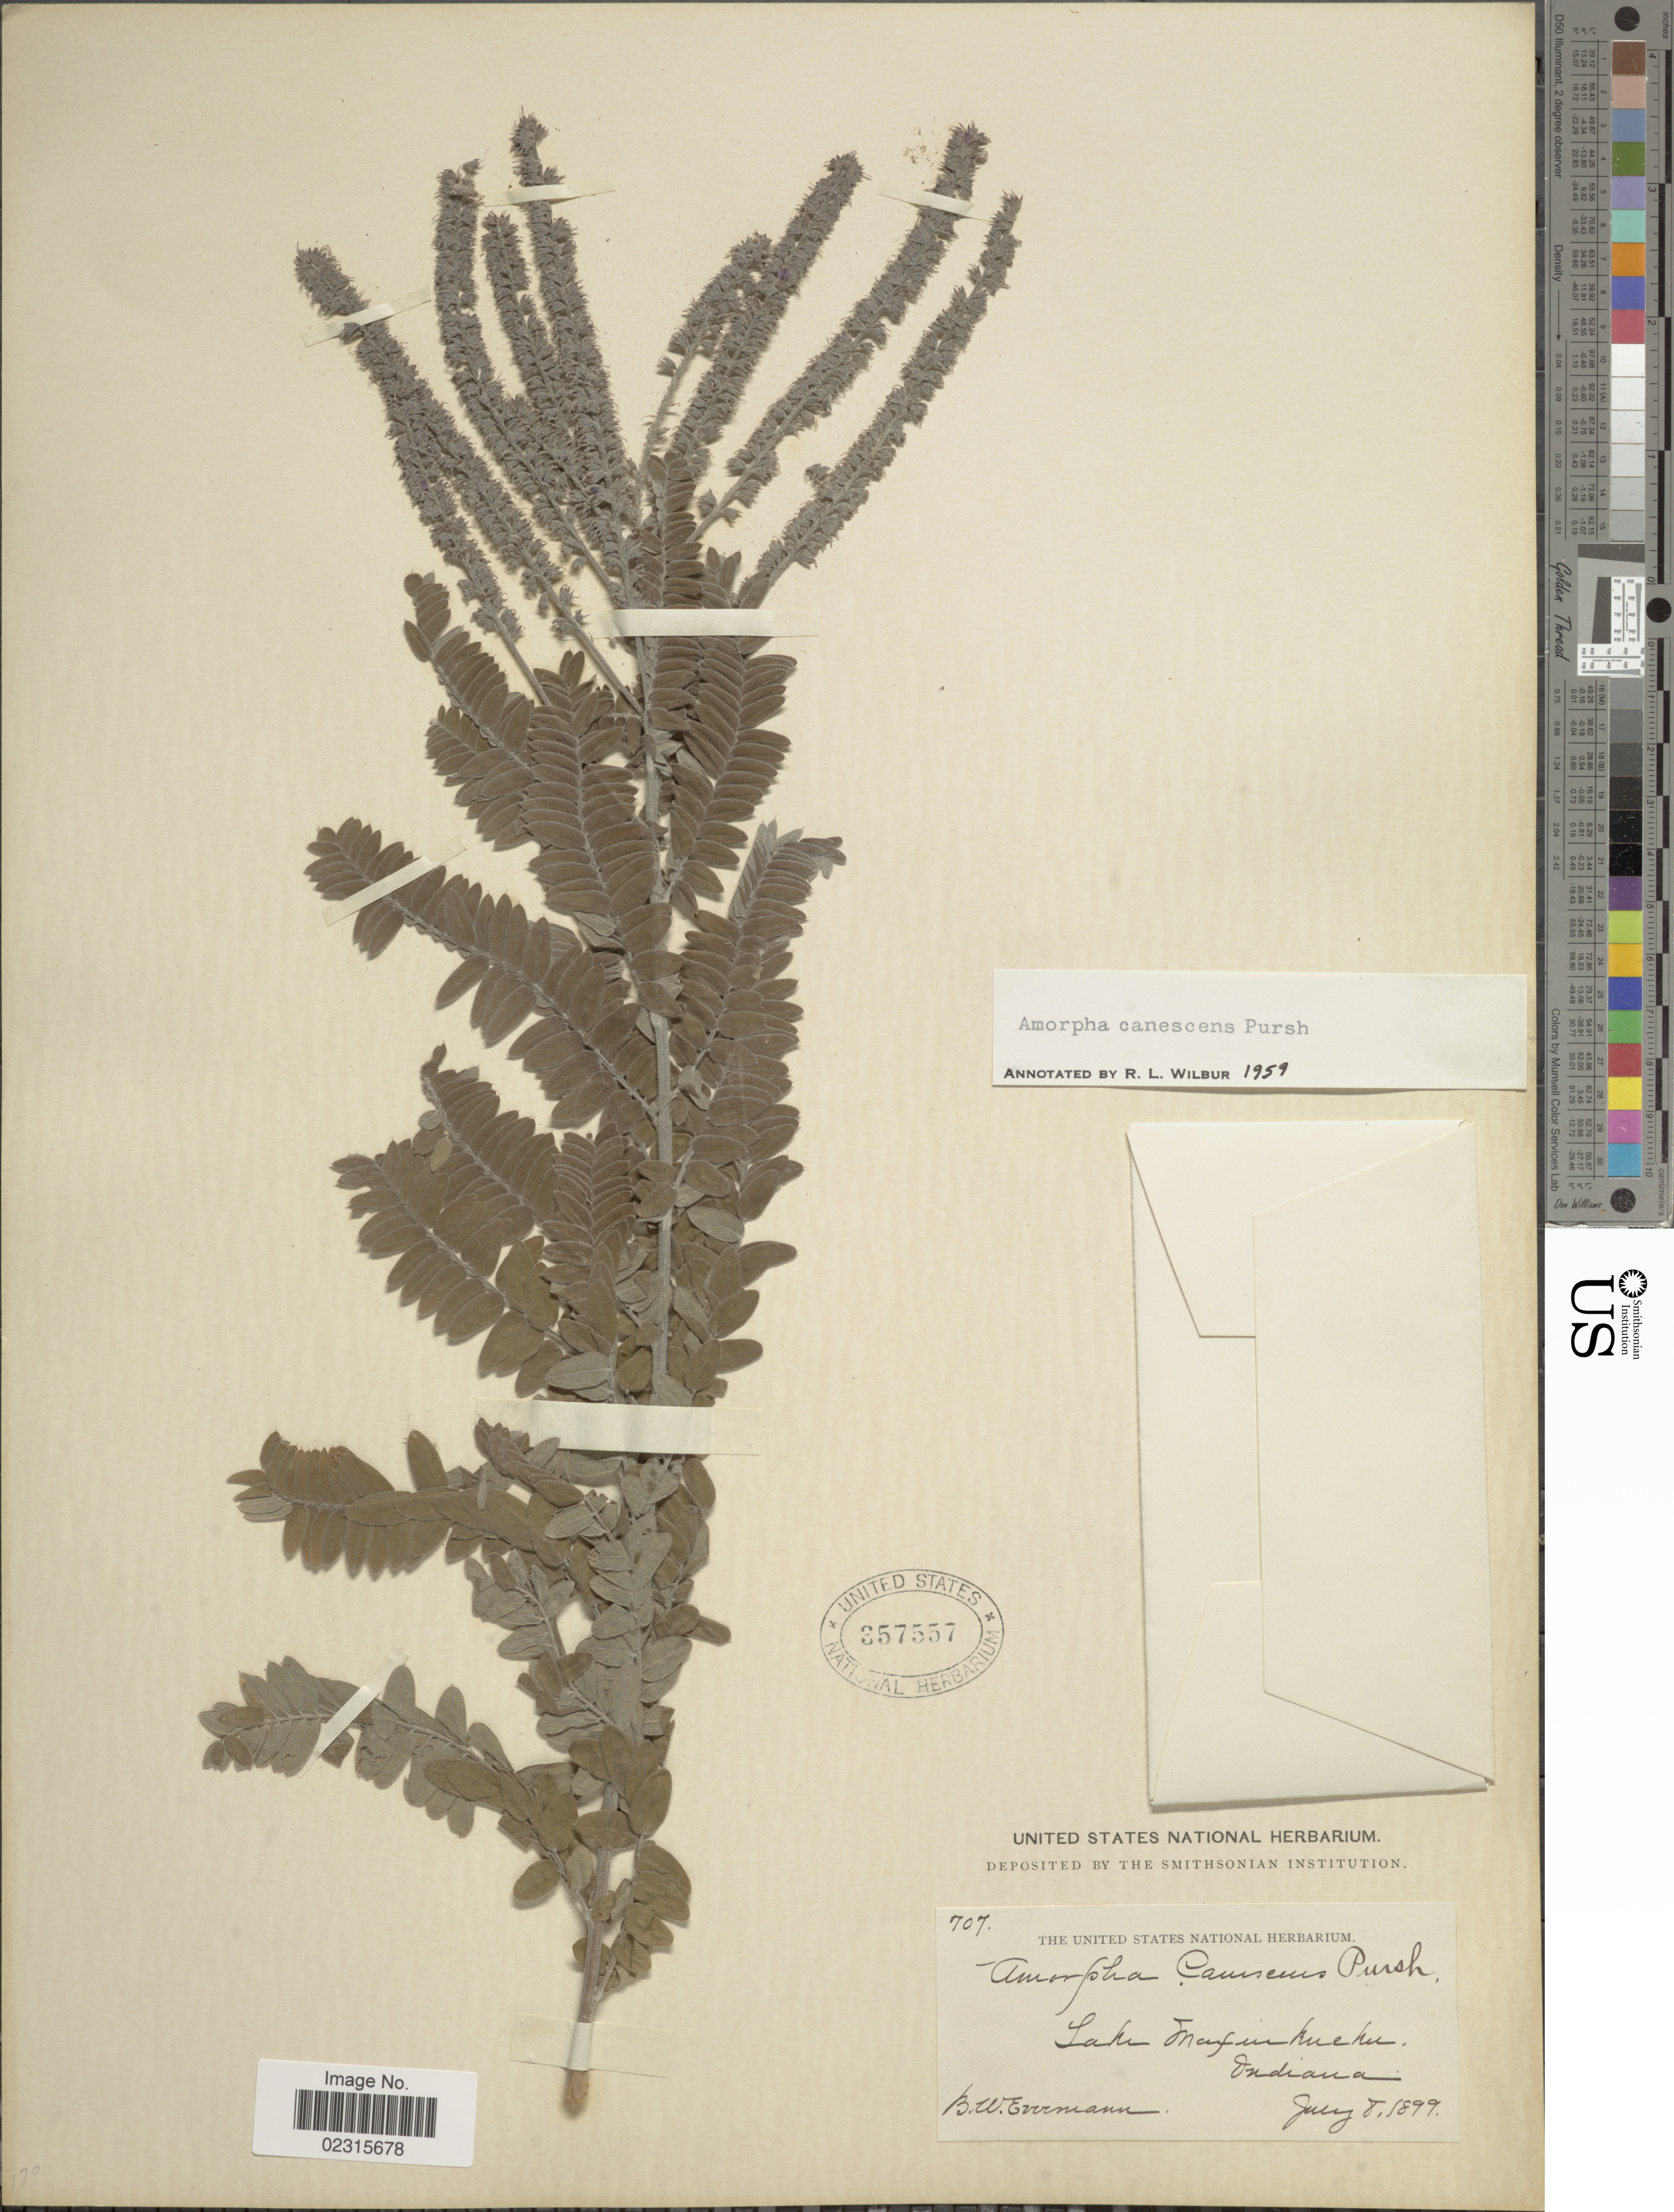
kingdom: Plantae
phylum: Tracheophyta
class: Magnoliopsida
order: Fabales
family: Fabaceae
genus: Amorpha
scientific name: Amorpha canescens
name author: Pursh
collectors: B. W. Evermann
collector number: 707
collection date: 1899-07-08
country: United States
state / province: Indiana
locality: Lake Maxinkuckee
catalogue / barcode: US 357557